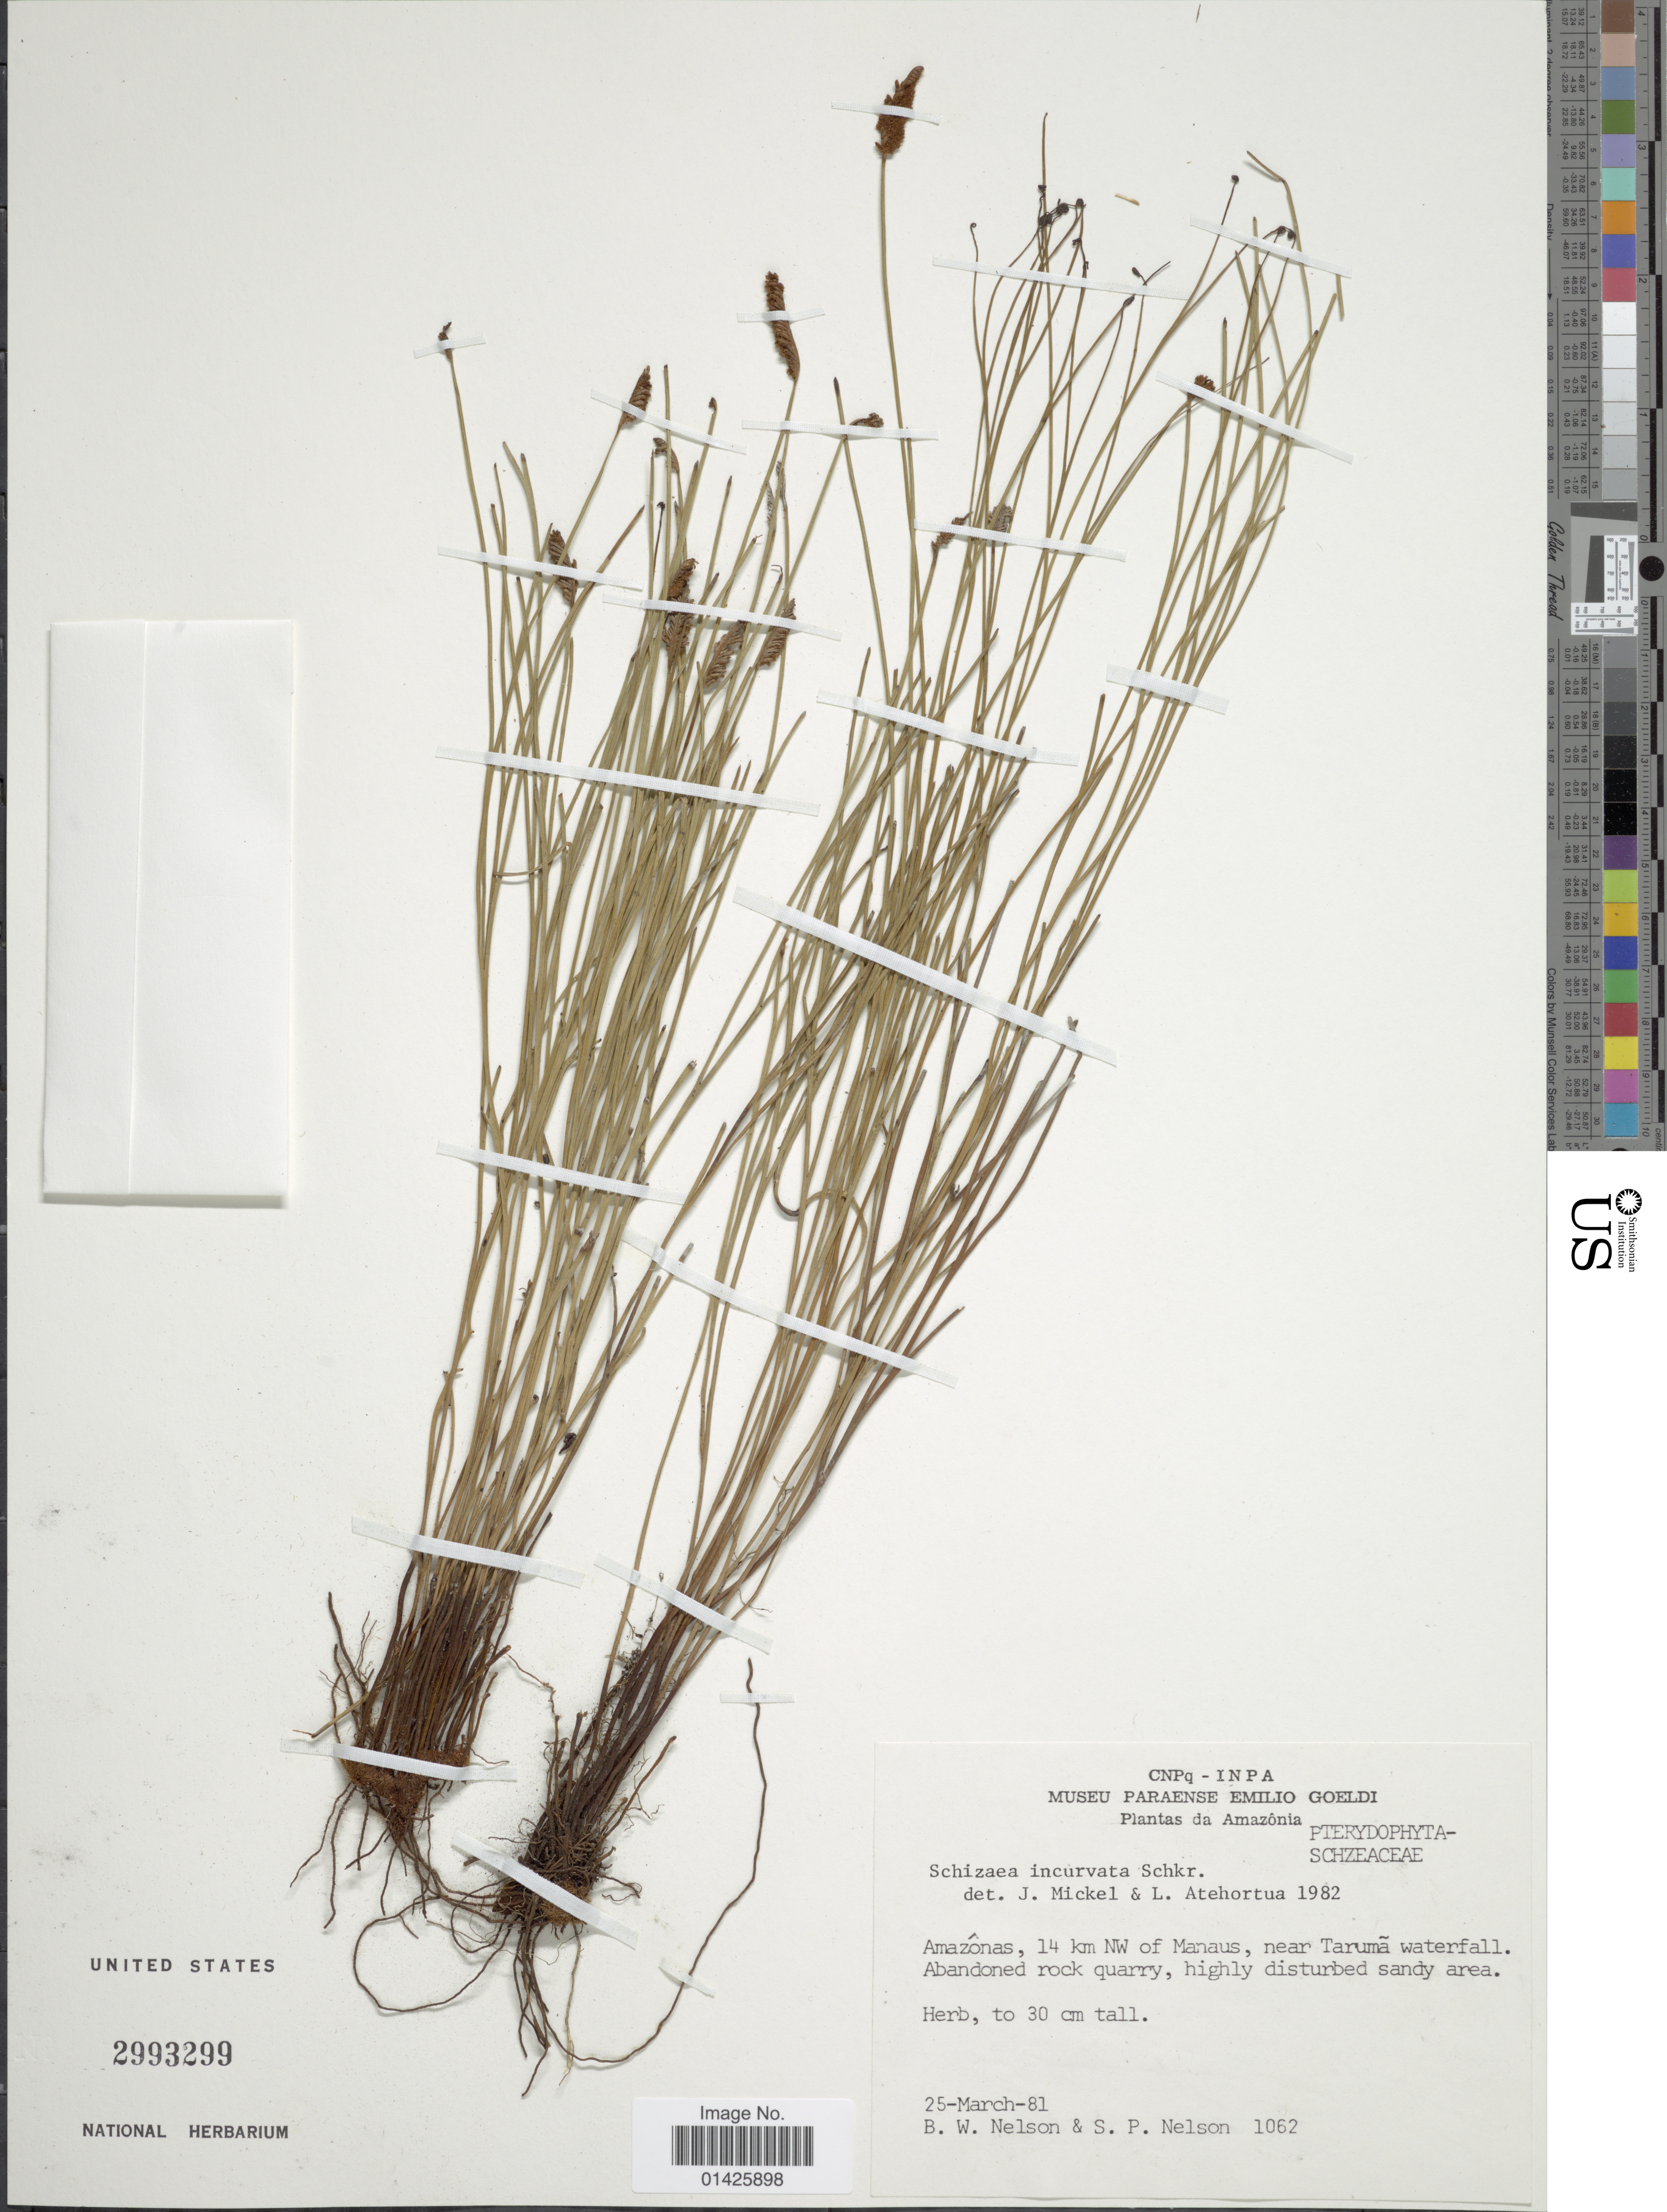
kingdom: Plantae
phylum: Tracheophyta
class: Polypodiopsida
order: Schizaeales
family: Schizaeaceae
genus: Schizaea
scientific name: Schizaea incurvata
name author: Schkuhr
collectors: B. W. Nelson & S. P. Nelson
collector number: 1062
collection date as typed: Transcribed d/m/y: 25/3/81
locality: Amazonas, 14 km NW of Manaus, near Tarumá waterfall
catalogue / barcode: US 2993299